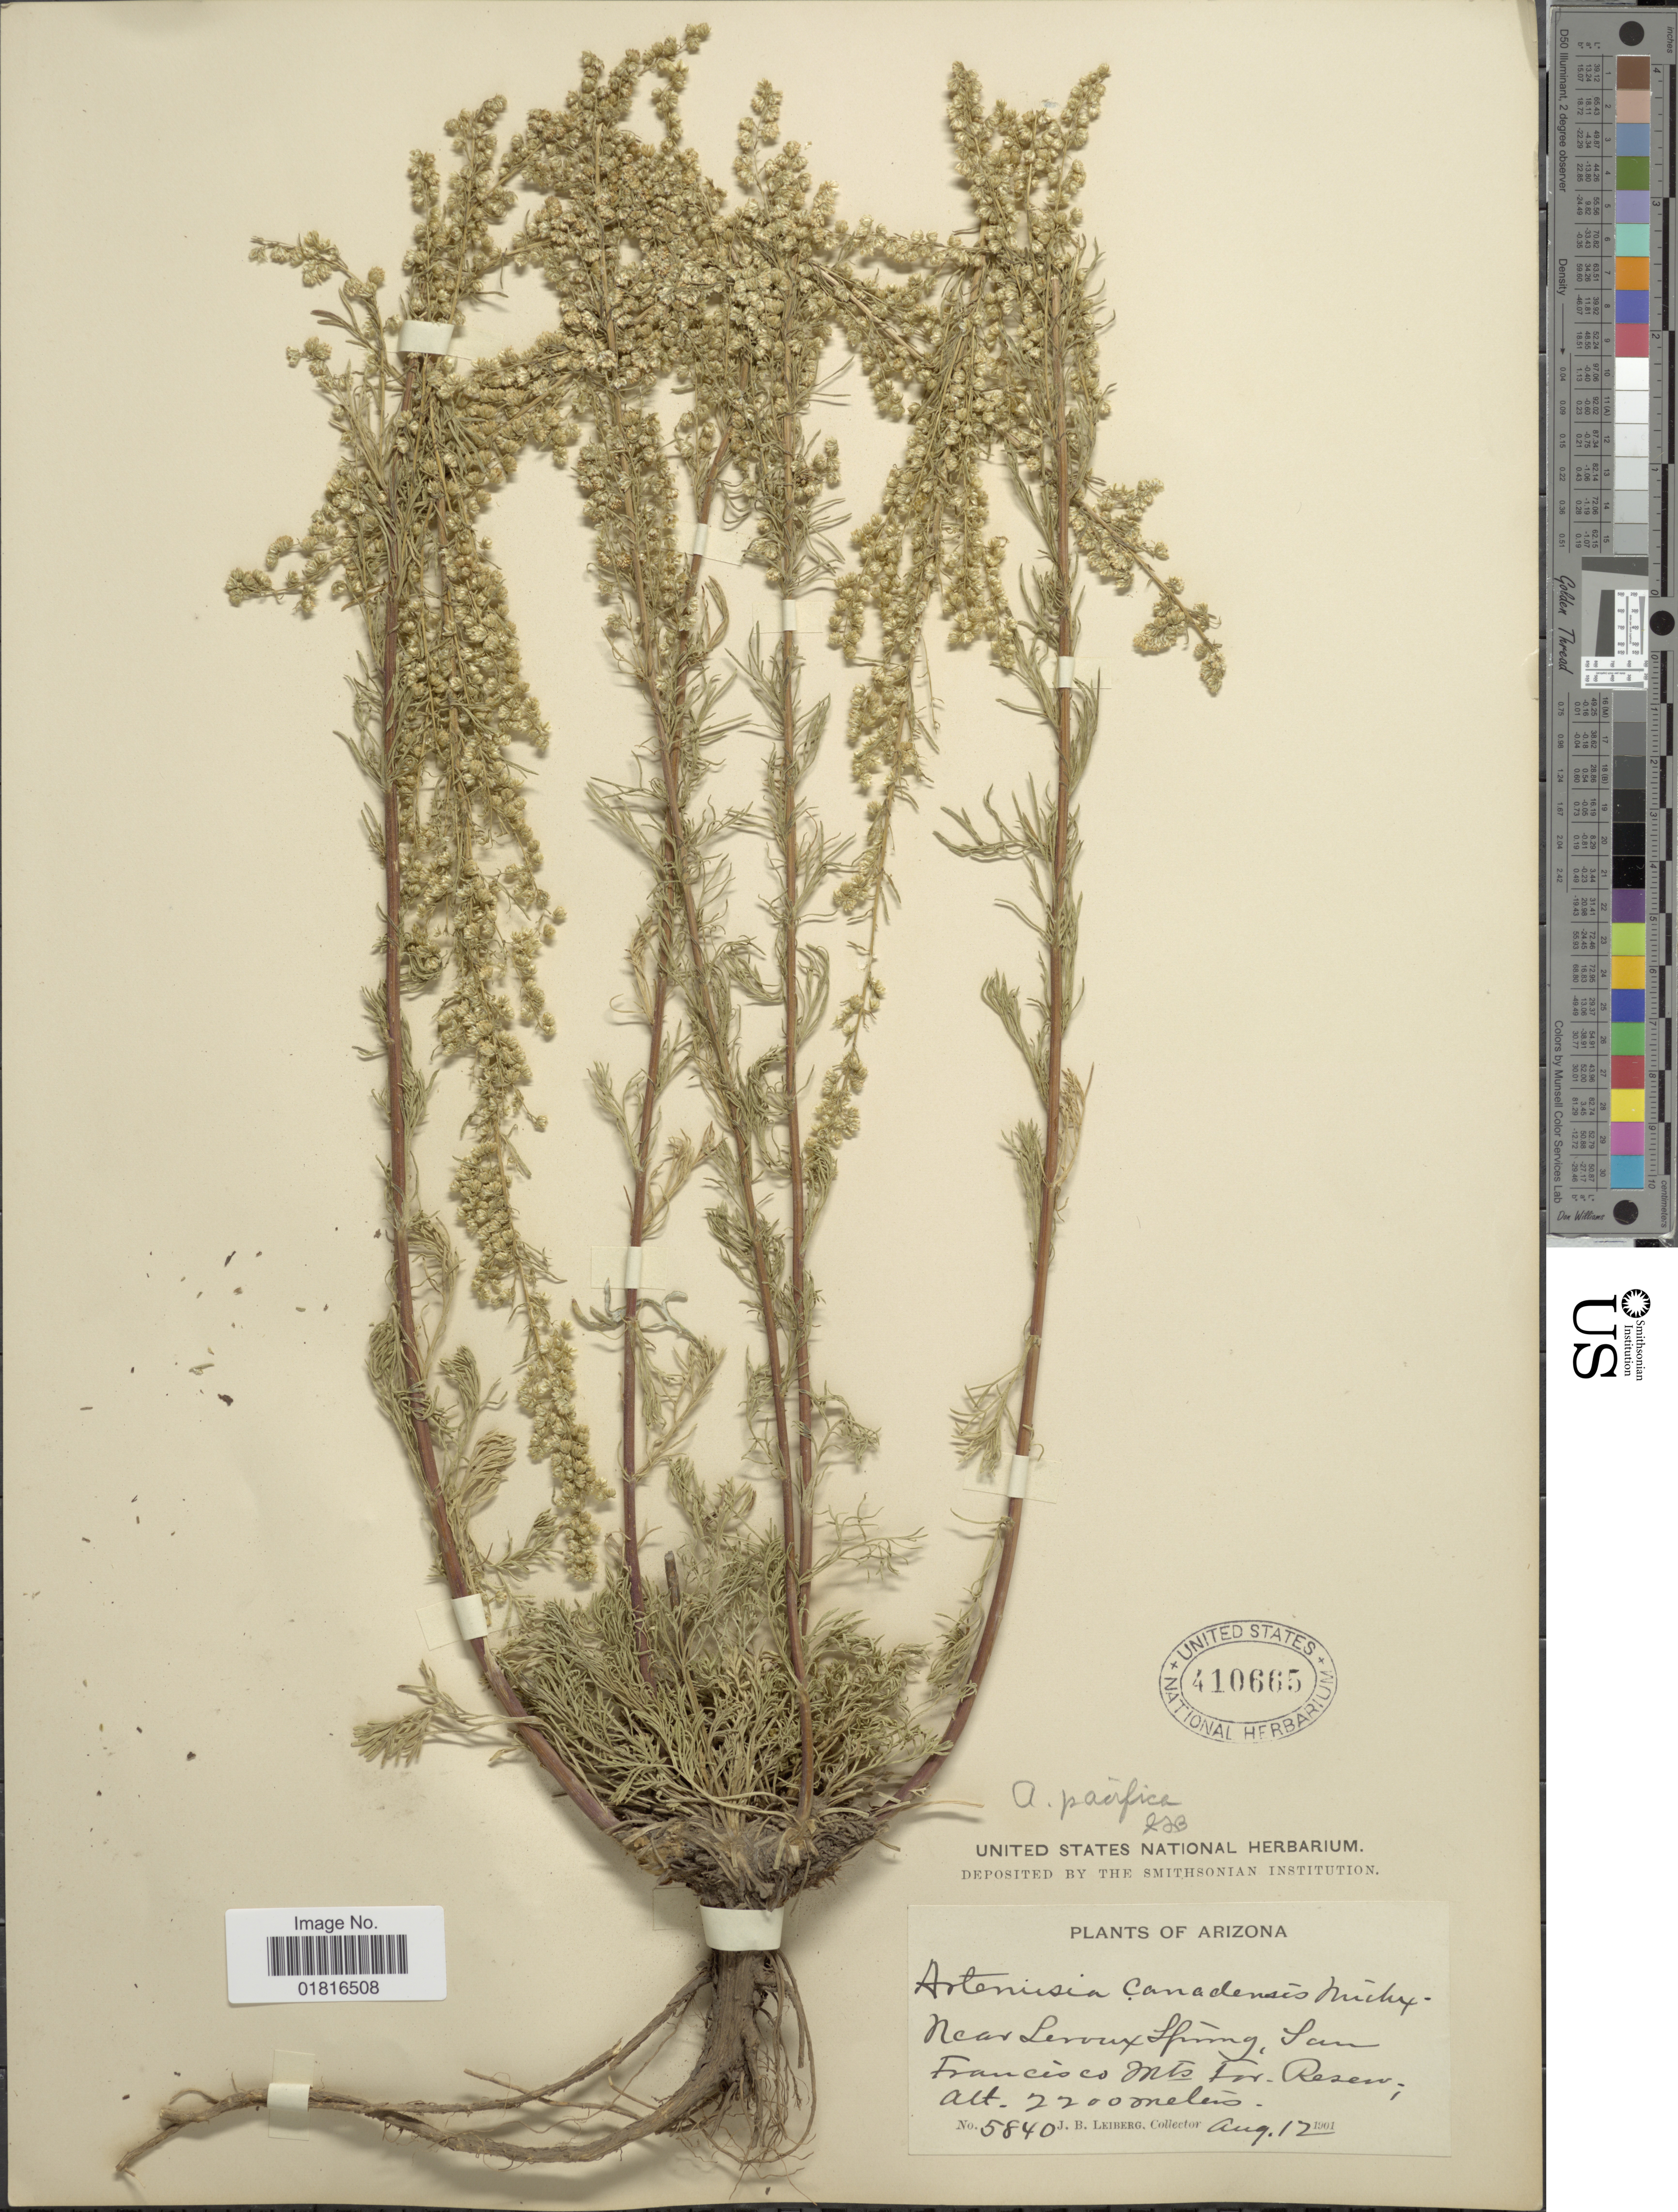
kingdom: Plantae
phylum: Tracheophyta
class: Magnoliopsida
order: Asterales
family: Asteraceae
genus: Artemisia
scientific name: Artemisia pacifica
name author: Nutt.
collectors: J. B. Leiberg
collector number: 5840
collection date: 1901-08-12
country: United States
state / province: Arizona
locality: Near Leroux Spring, San Francisco Mts For. reser.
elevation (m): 2200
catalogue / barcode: US 410665